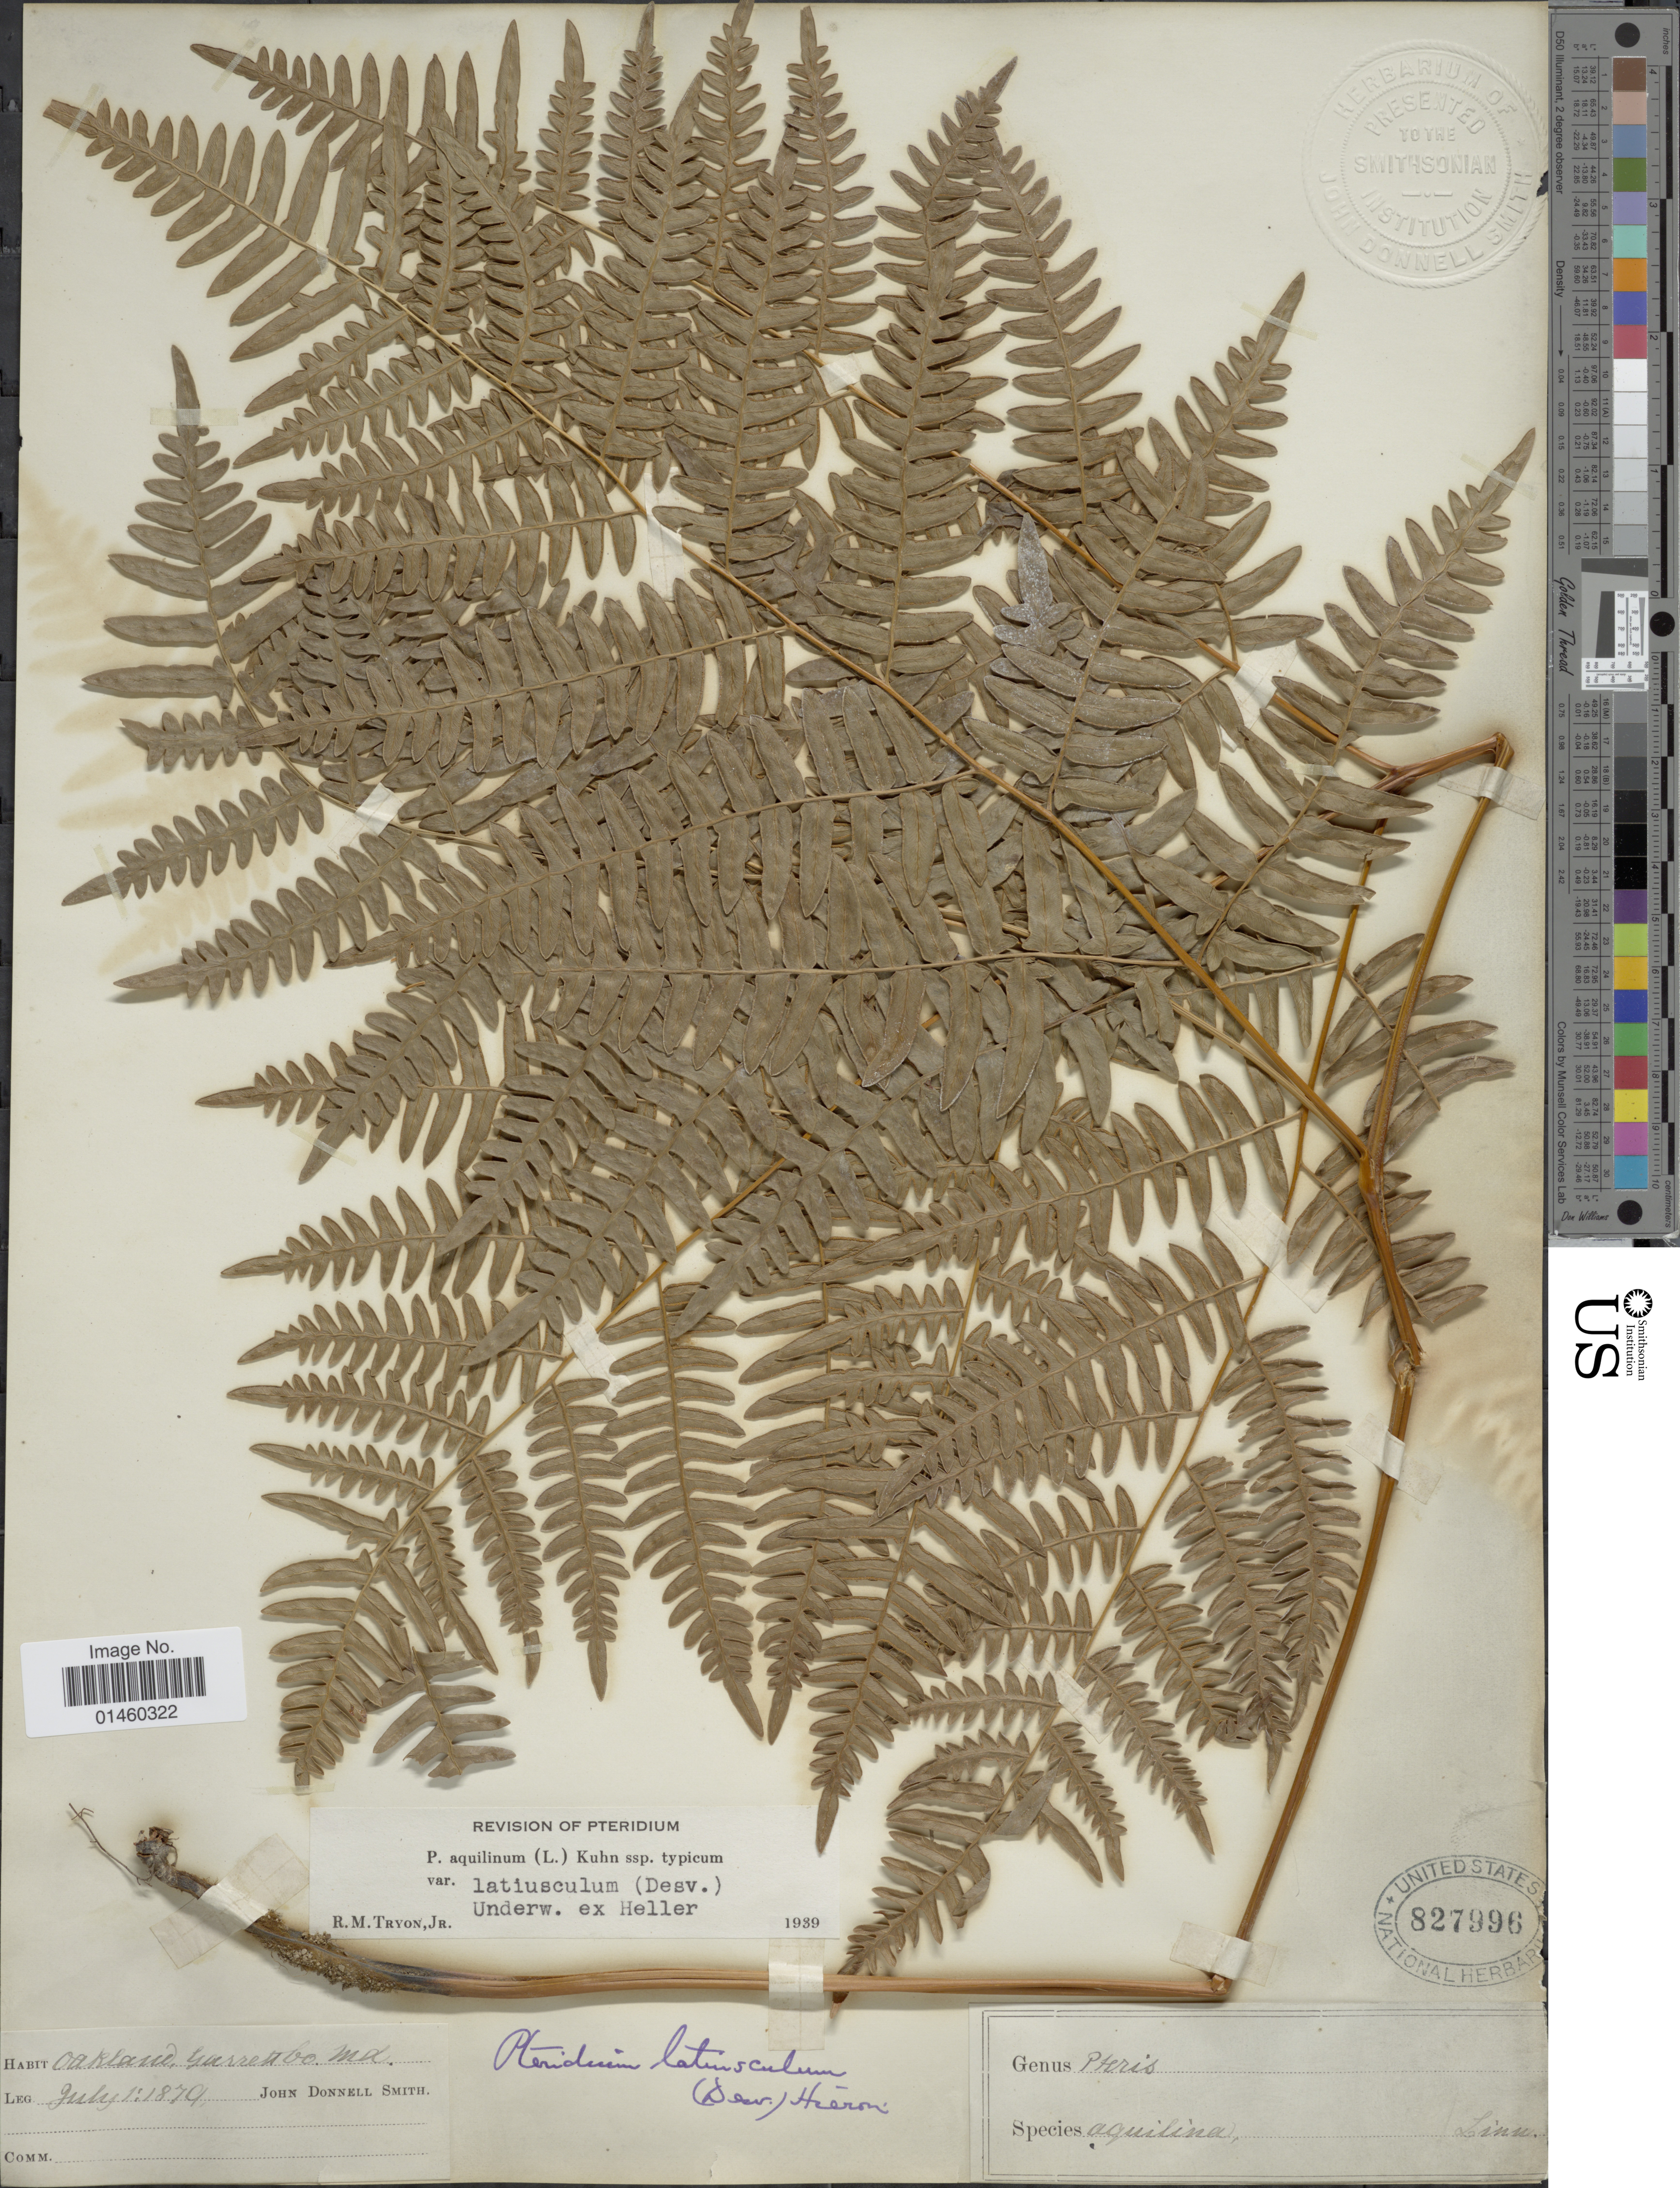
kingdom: Plantae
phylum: Tracheophyta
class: Polypodiopsida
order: Polypodiales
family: Dennstaedtiaceae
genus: Pteridium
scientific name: Pteridium aquilinum var. latiusculum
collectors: J. Donnell Smith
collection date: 1879-07-01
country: United States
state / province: Maryland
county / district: Garrett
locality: Oakland. Garrett Co.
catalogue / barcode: US 827996